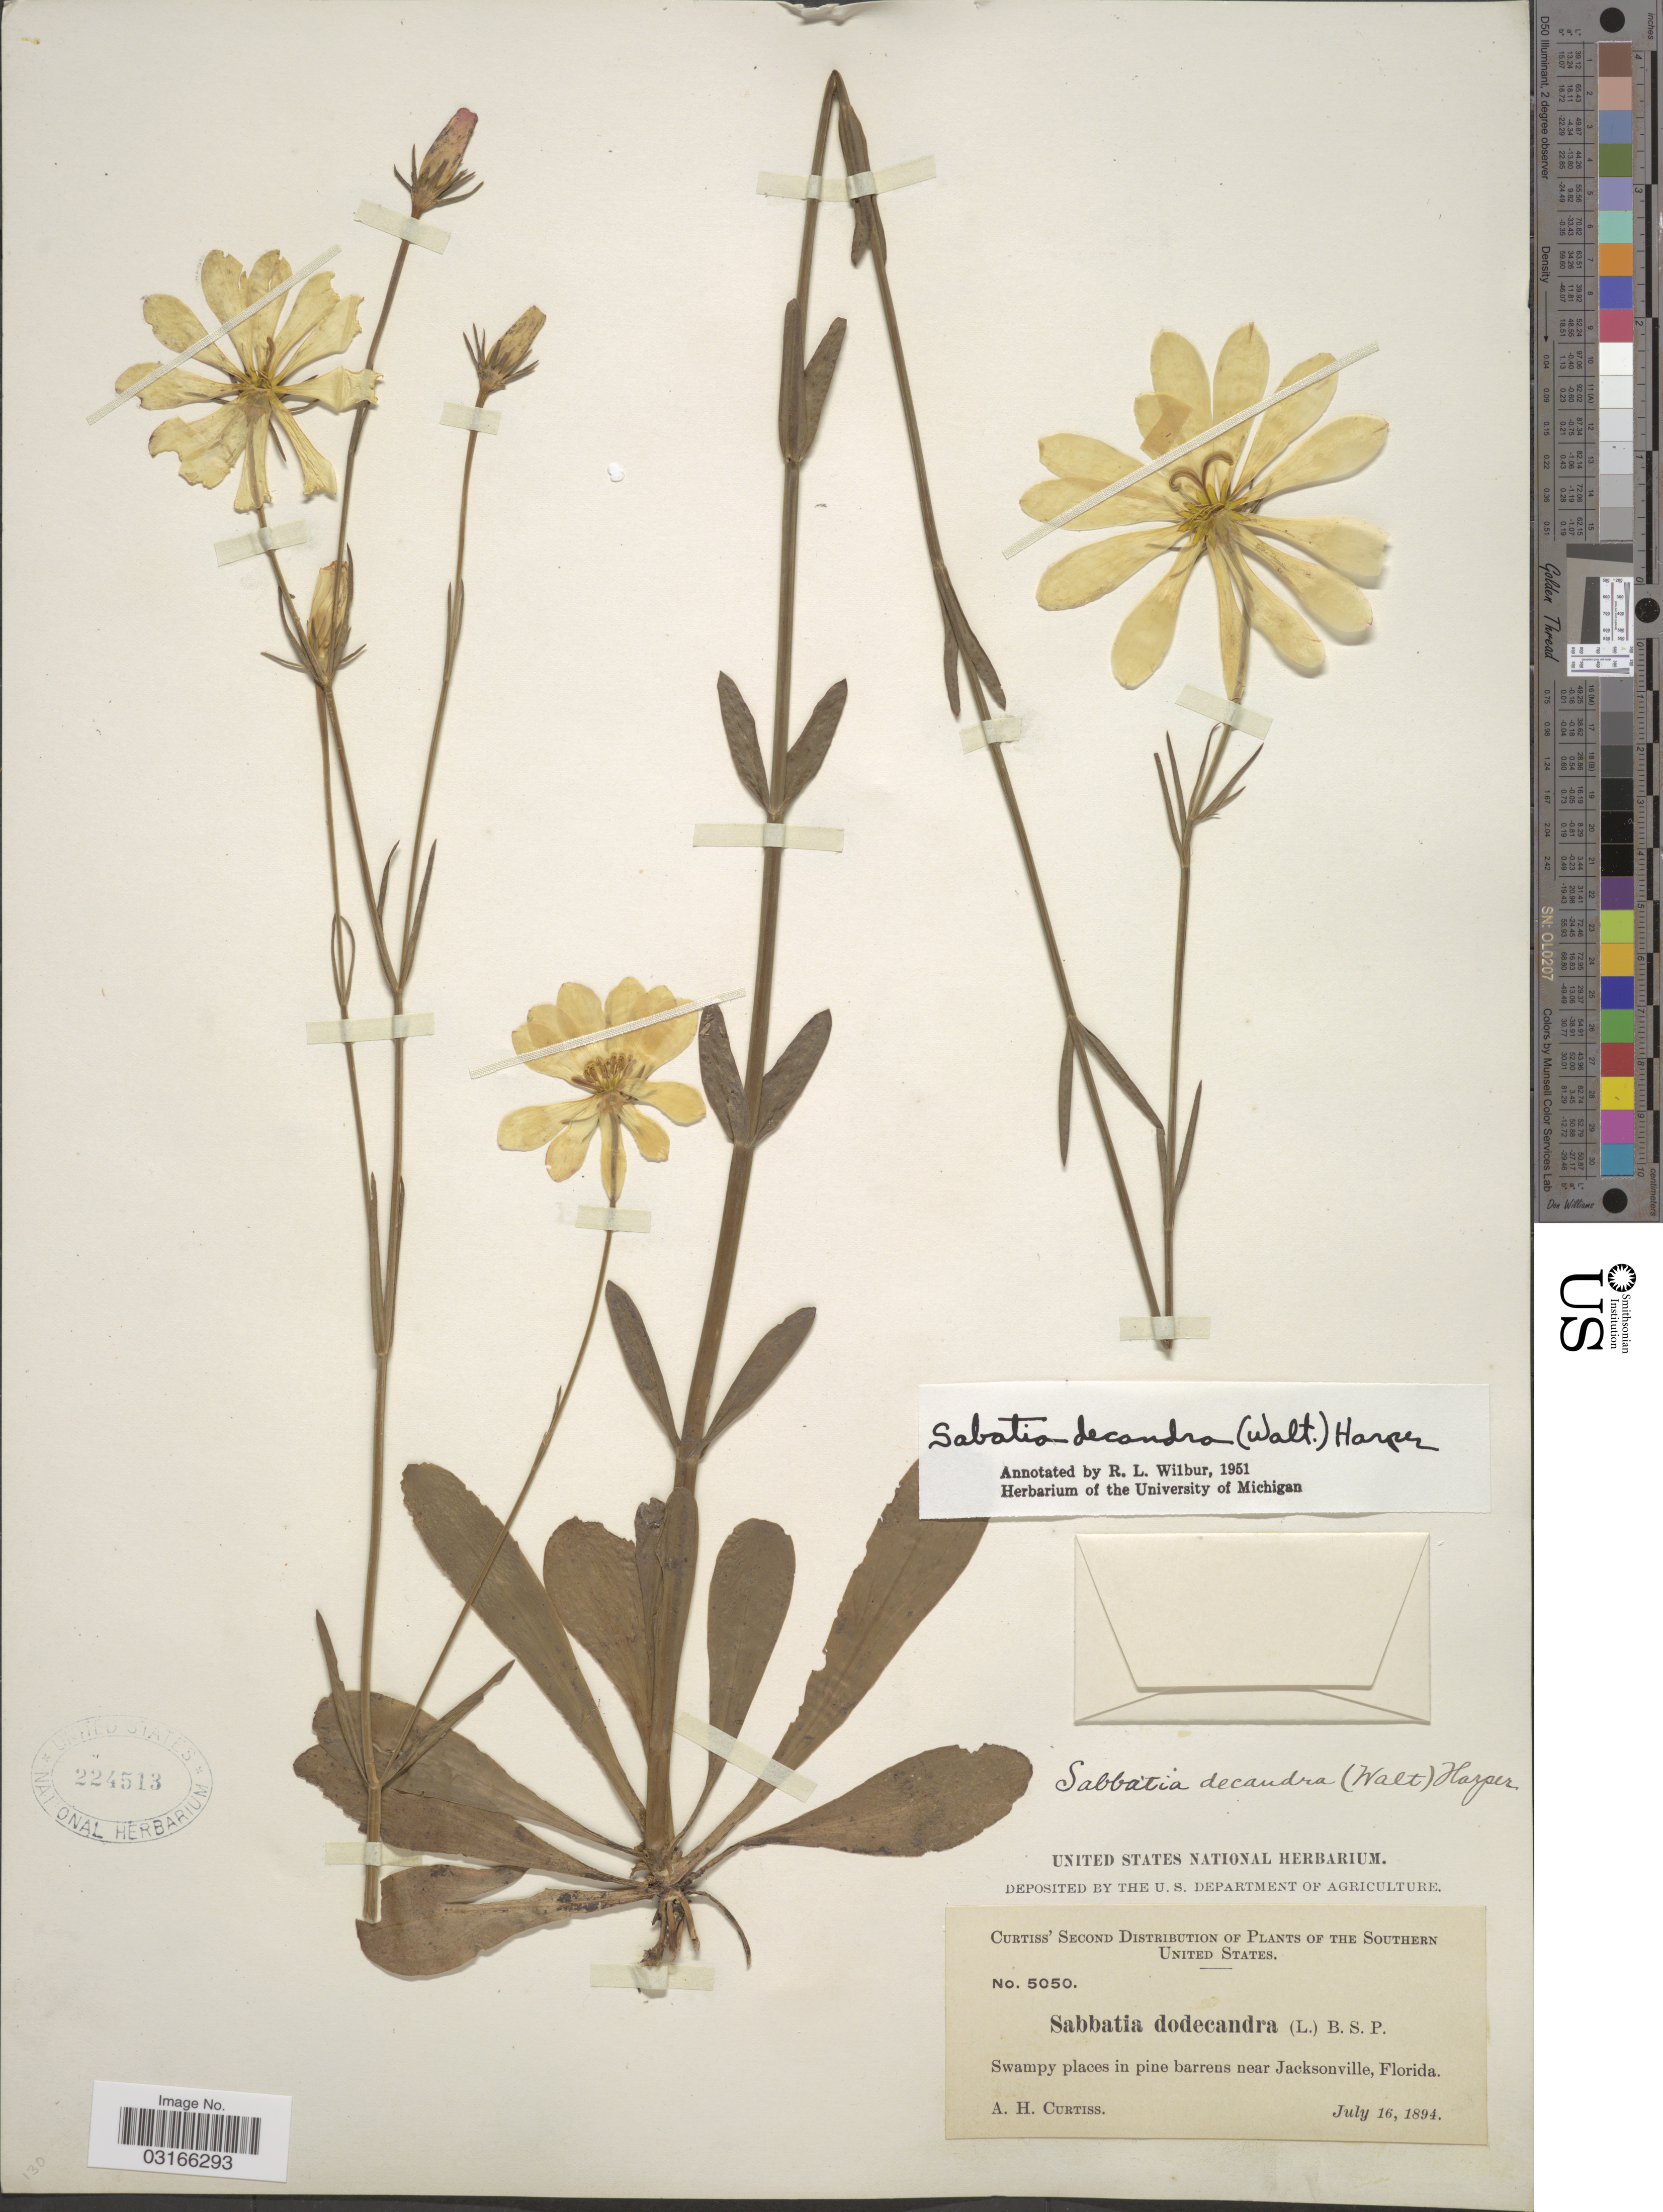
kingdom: Plantae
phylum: Tracheophyta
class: Magnoliopsida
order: Gentianales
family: Gentianaceae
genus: Sabatia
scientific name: Sabatia decandra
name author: (Walter)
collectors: A. H. Curtiss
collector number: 5050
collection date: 1894-07-16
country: United States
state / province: Florida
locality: Southern United States. Swampy places in pine barrens near Jacksonville.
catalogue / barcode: US 224513